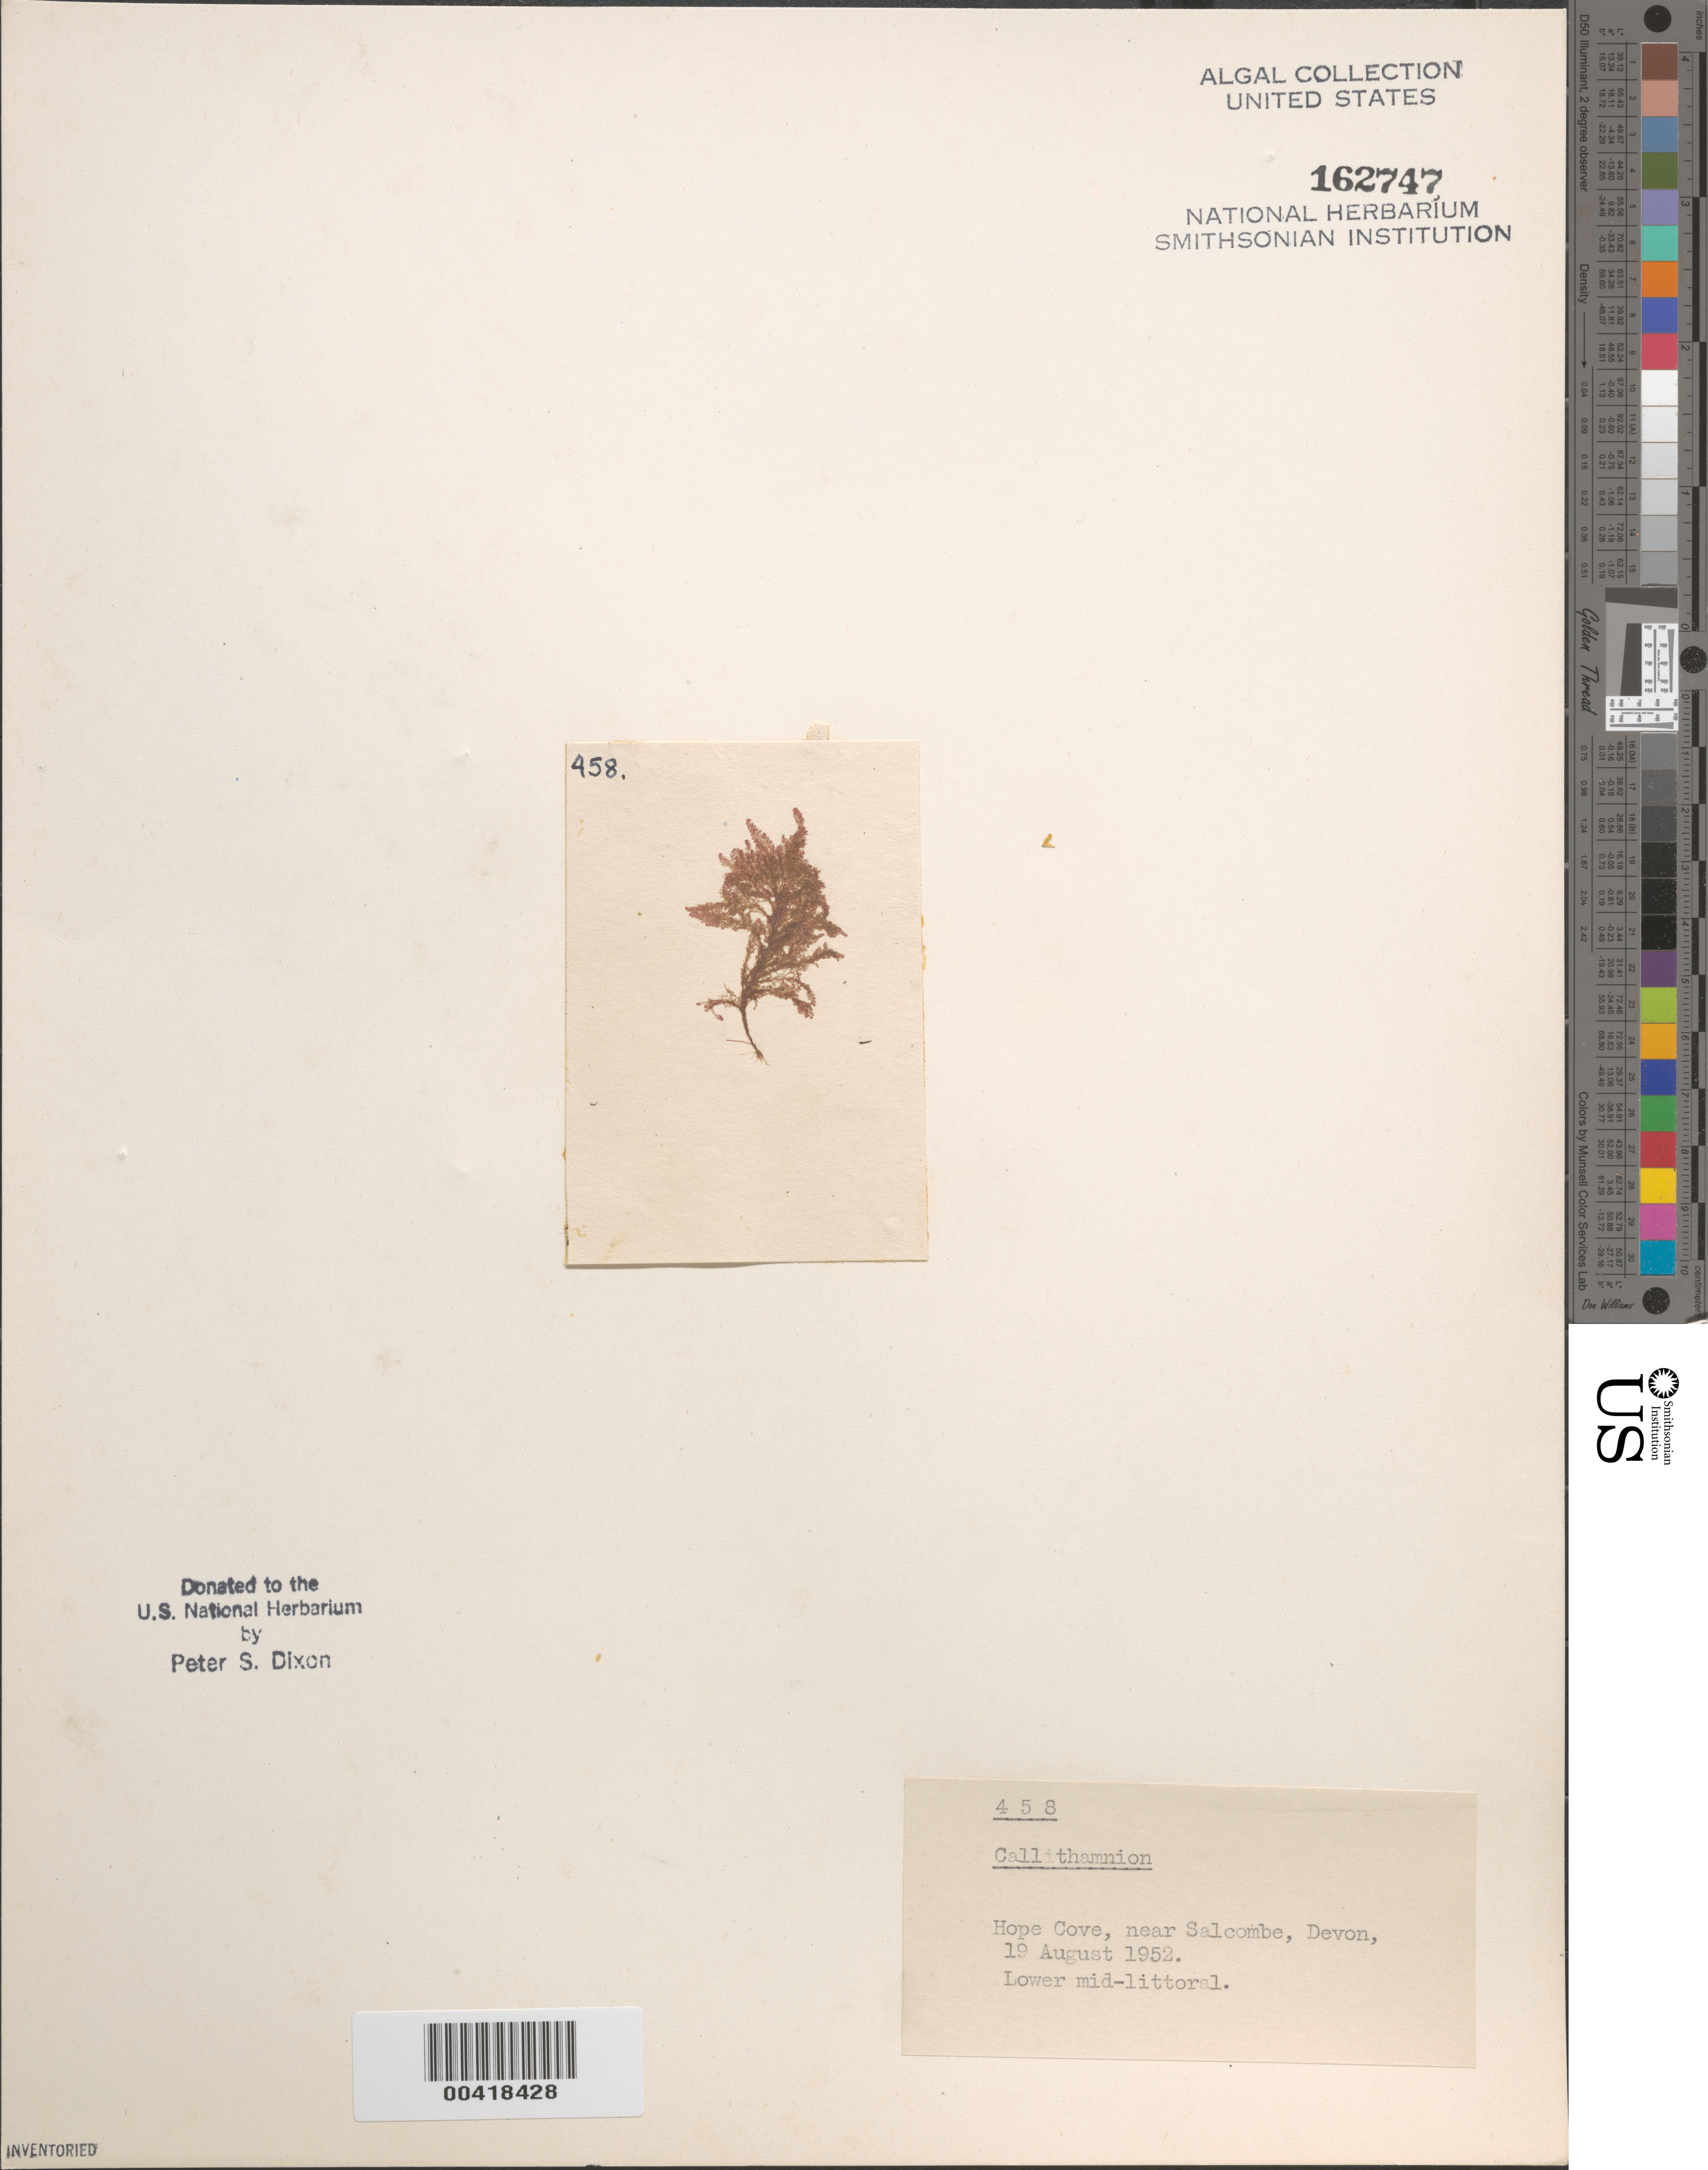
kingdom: Plantae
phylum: Rhodophyta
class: Florideophyceae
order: Ceramiales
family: Callithamniaceae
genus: Callithamnion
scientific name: Callithamnion sp.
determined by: Dixon, P. S.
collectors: P. S. Dixon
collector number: PSD 458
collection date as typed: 19 Aug 1952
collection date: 1952-08-19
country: United Kingdom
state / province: England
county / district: Devon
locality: Hope Cove, near Salcombe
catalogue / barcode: US 162747